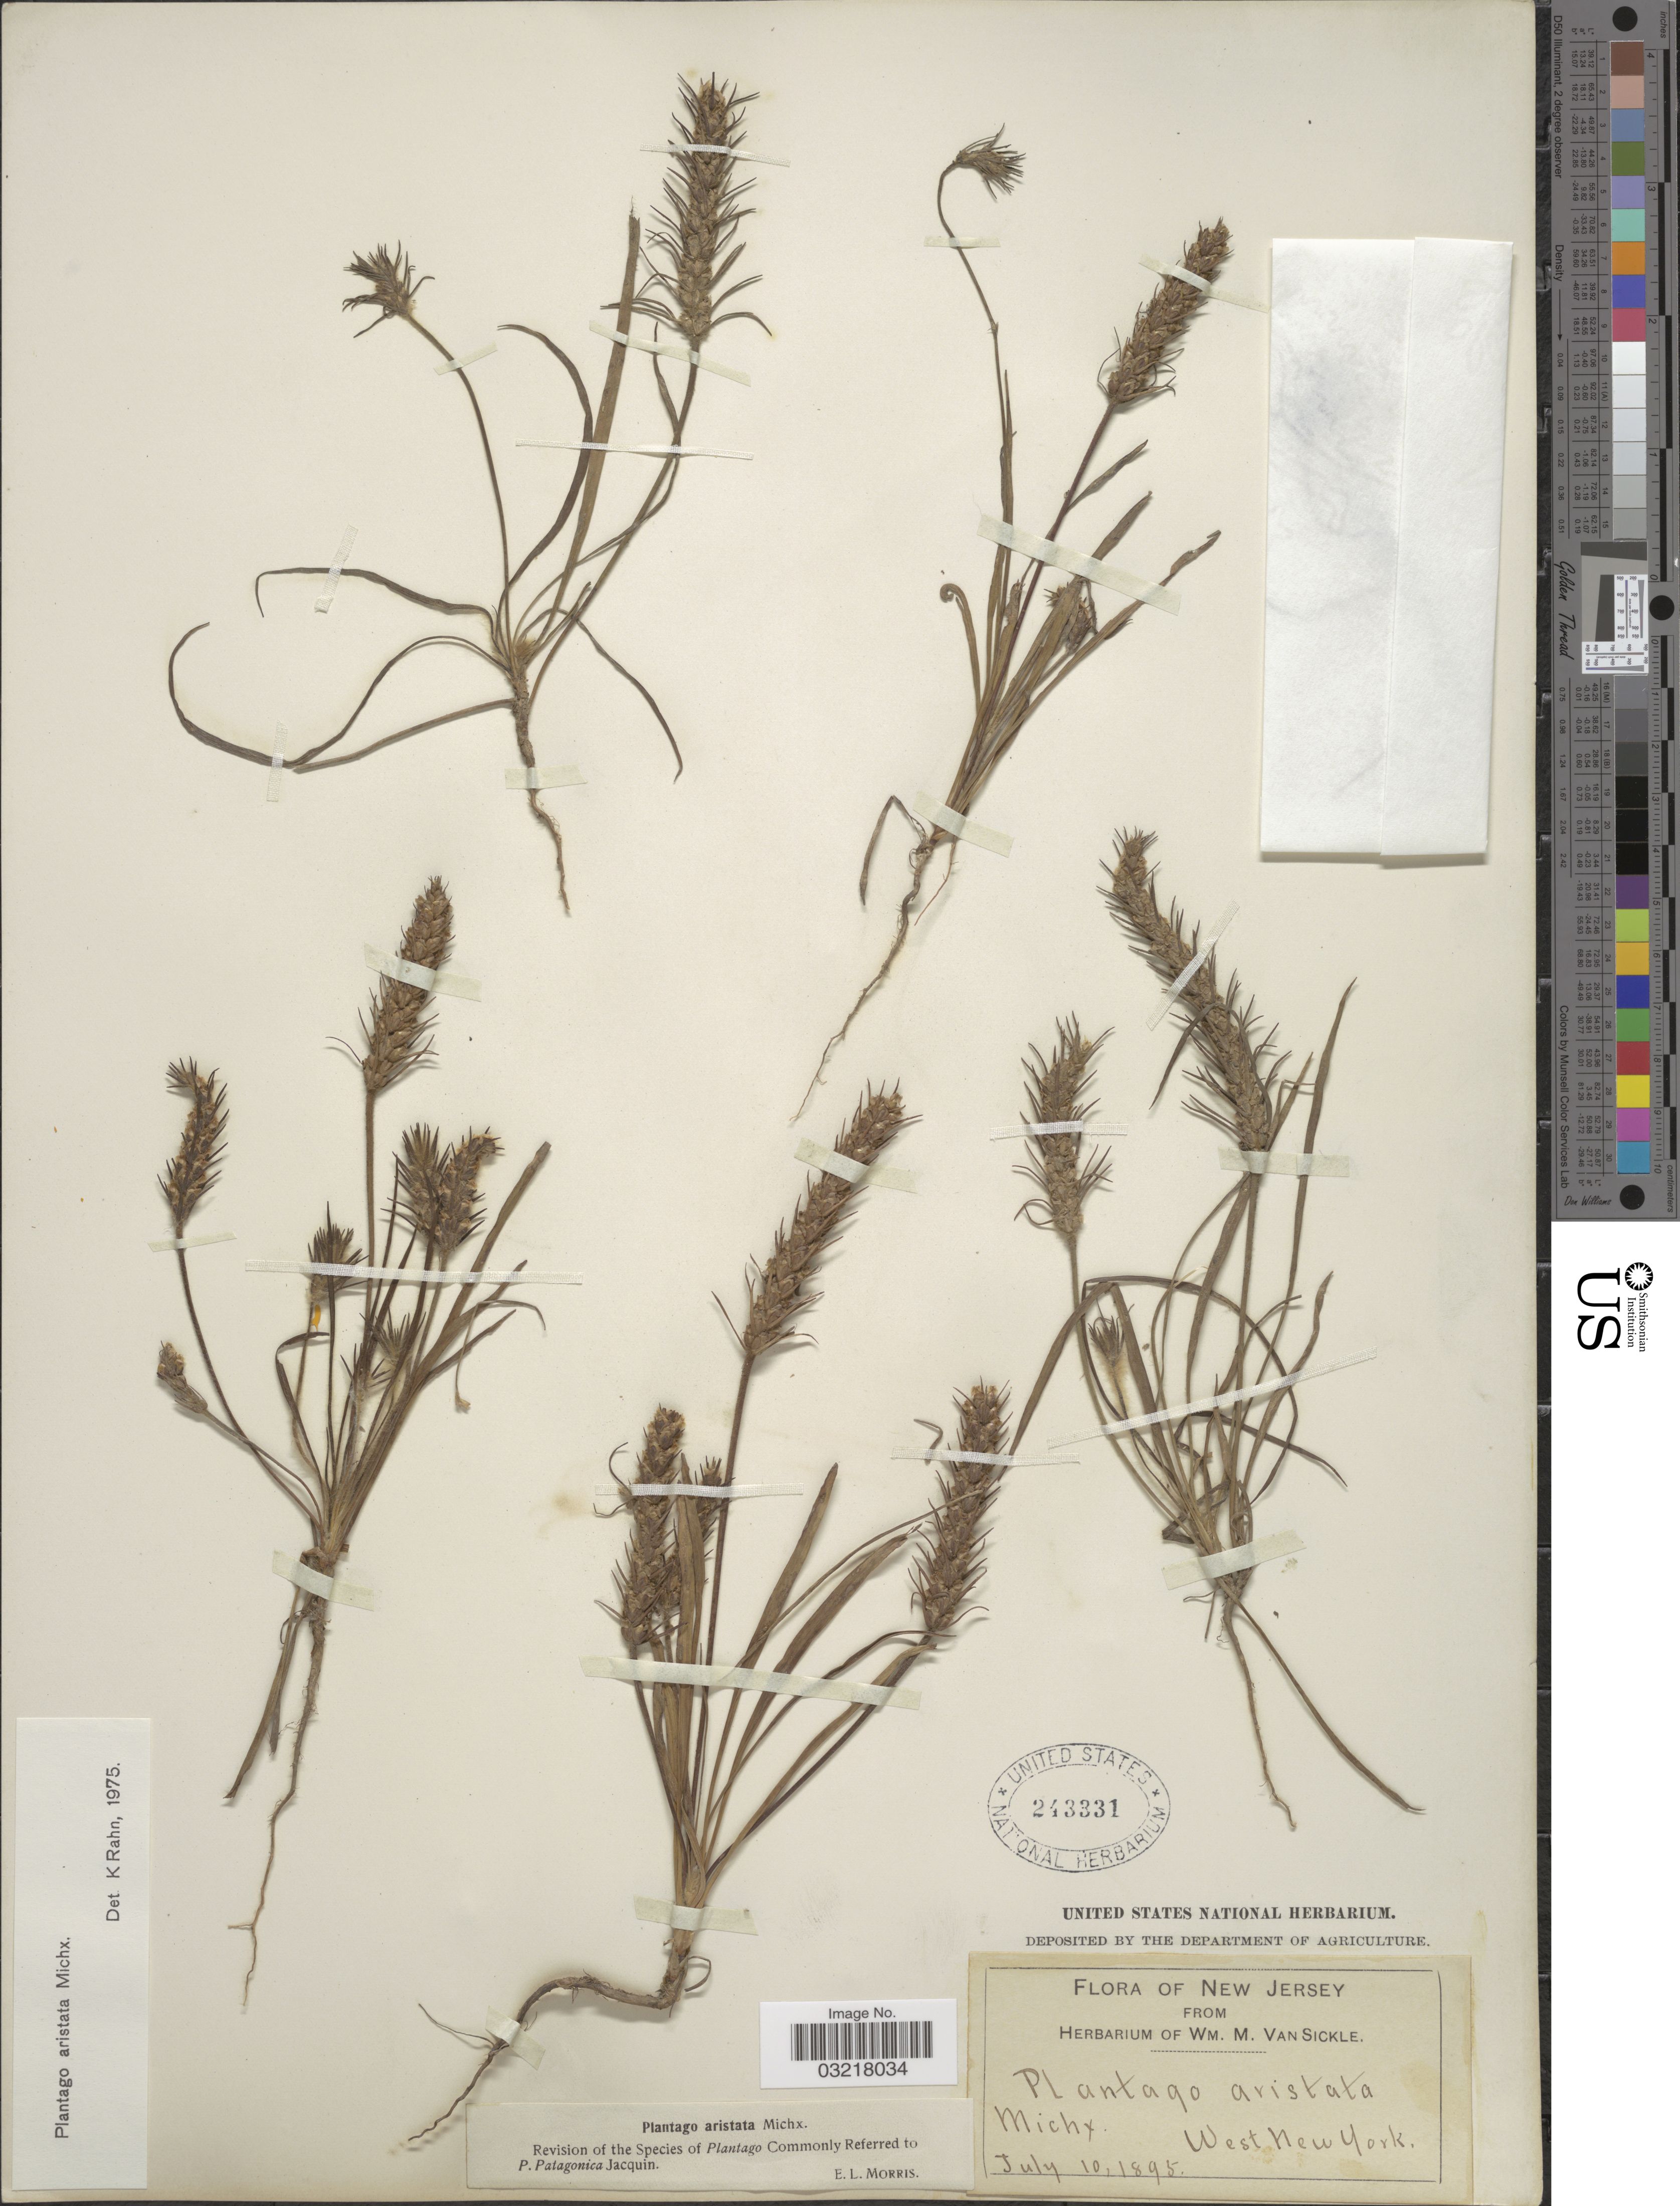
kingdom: Plantae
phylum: Tracheophyta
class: Magnoliopsida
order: Lamiales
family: Plantaginaceae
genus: Plantago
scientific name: Plantago aristata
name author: Michx.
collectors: ex herb. Wm. M. Van Sickle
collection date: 1895-07-10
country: United States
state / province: New Jersey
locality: West New York.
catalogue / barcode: US 243331